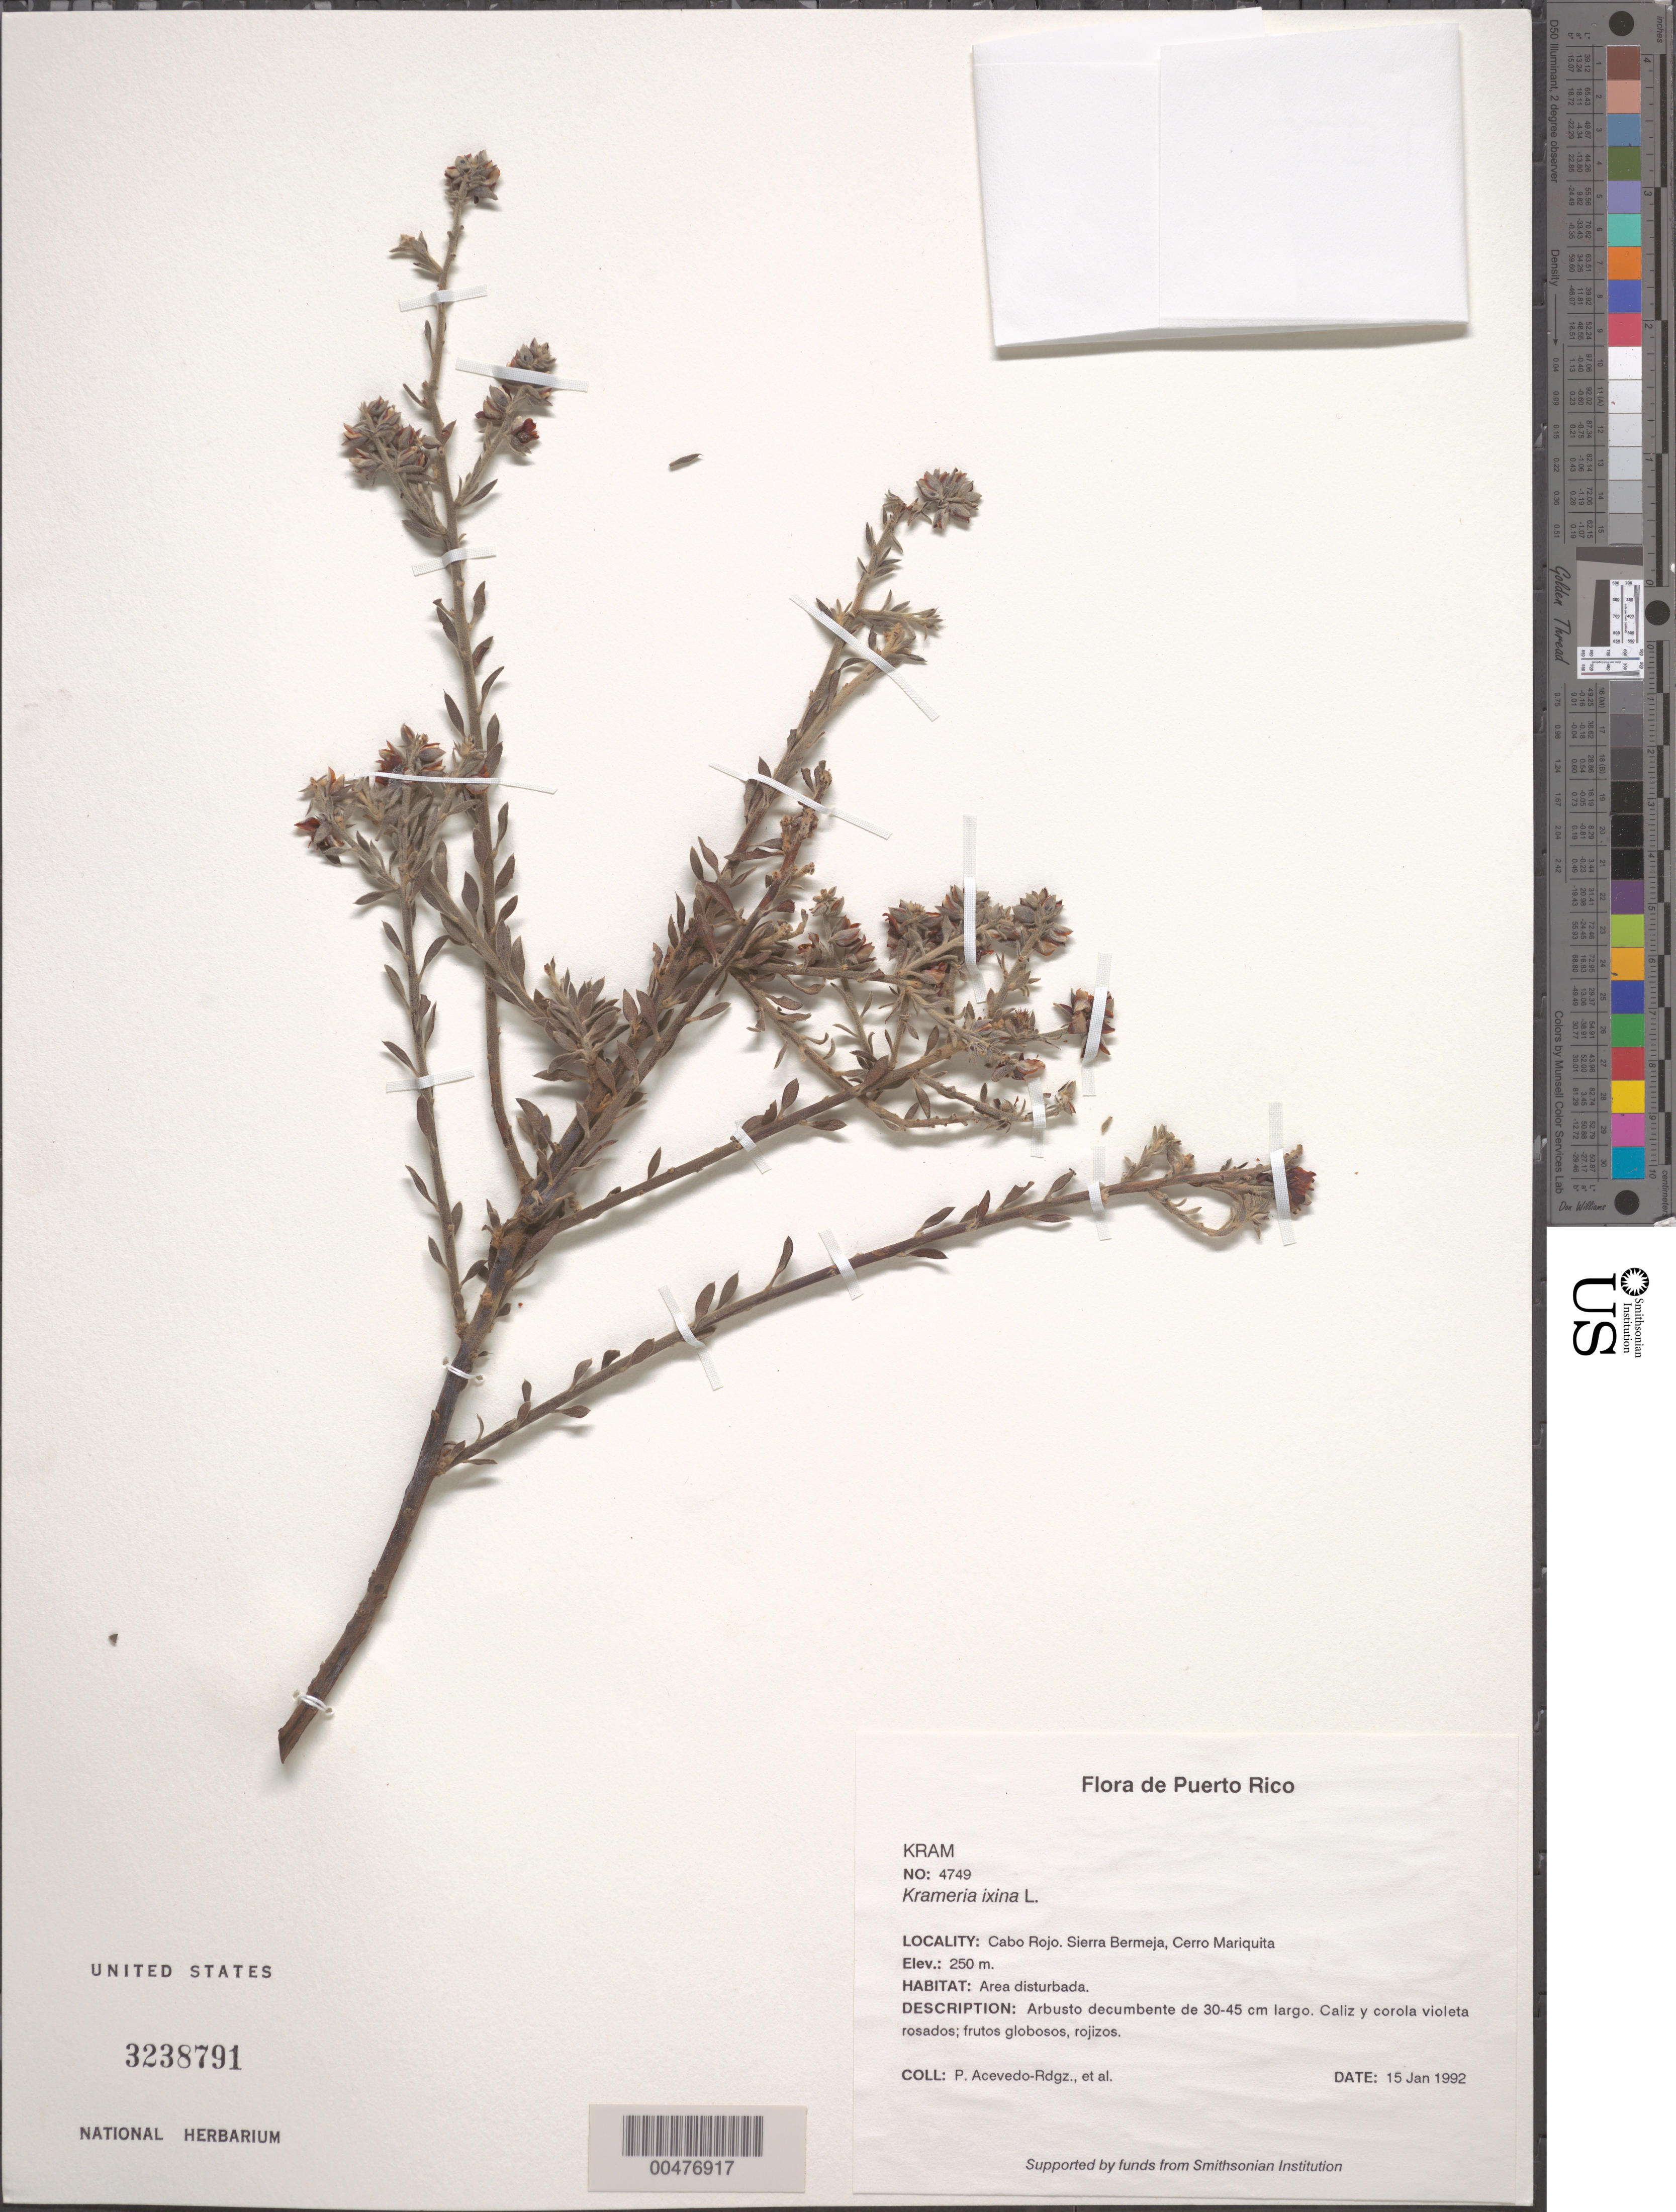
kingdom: Plantae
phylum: Tracheophyta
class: Magnoliopsida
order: Zygophyllales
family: Krameriaceae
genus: Krameria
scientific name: Krameria ixine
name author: L.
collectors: P. Acevedo-Rodr.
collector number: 4749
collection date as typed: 15 Jan 1992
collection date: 1992-01-15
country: Puerto Rico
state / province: Cabo Rojo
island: Puerto Rico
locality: Cabo Rojo; Sierra Bermeja, Cerro Mariquita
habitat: Area disturbada.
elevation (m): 250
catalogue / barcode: US 3238791